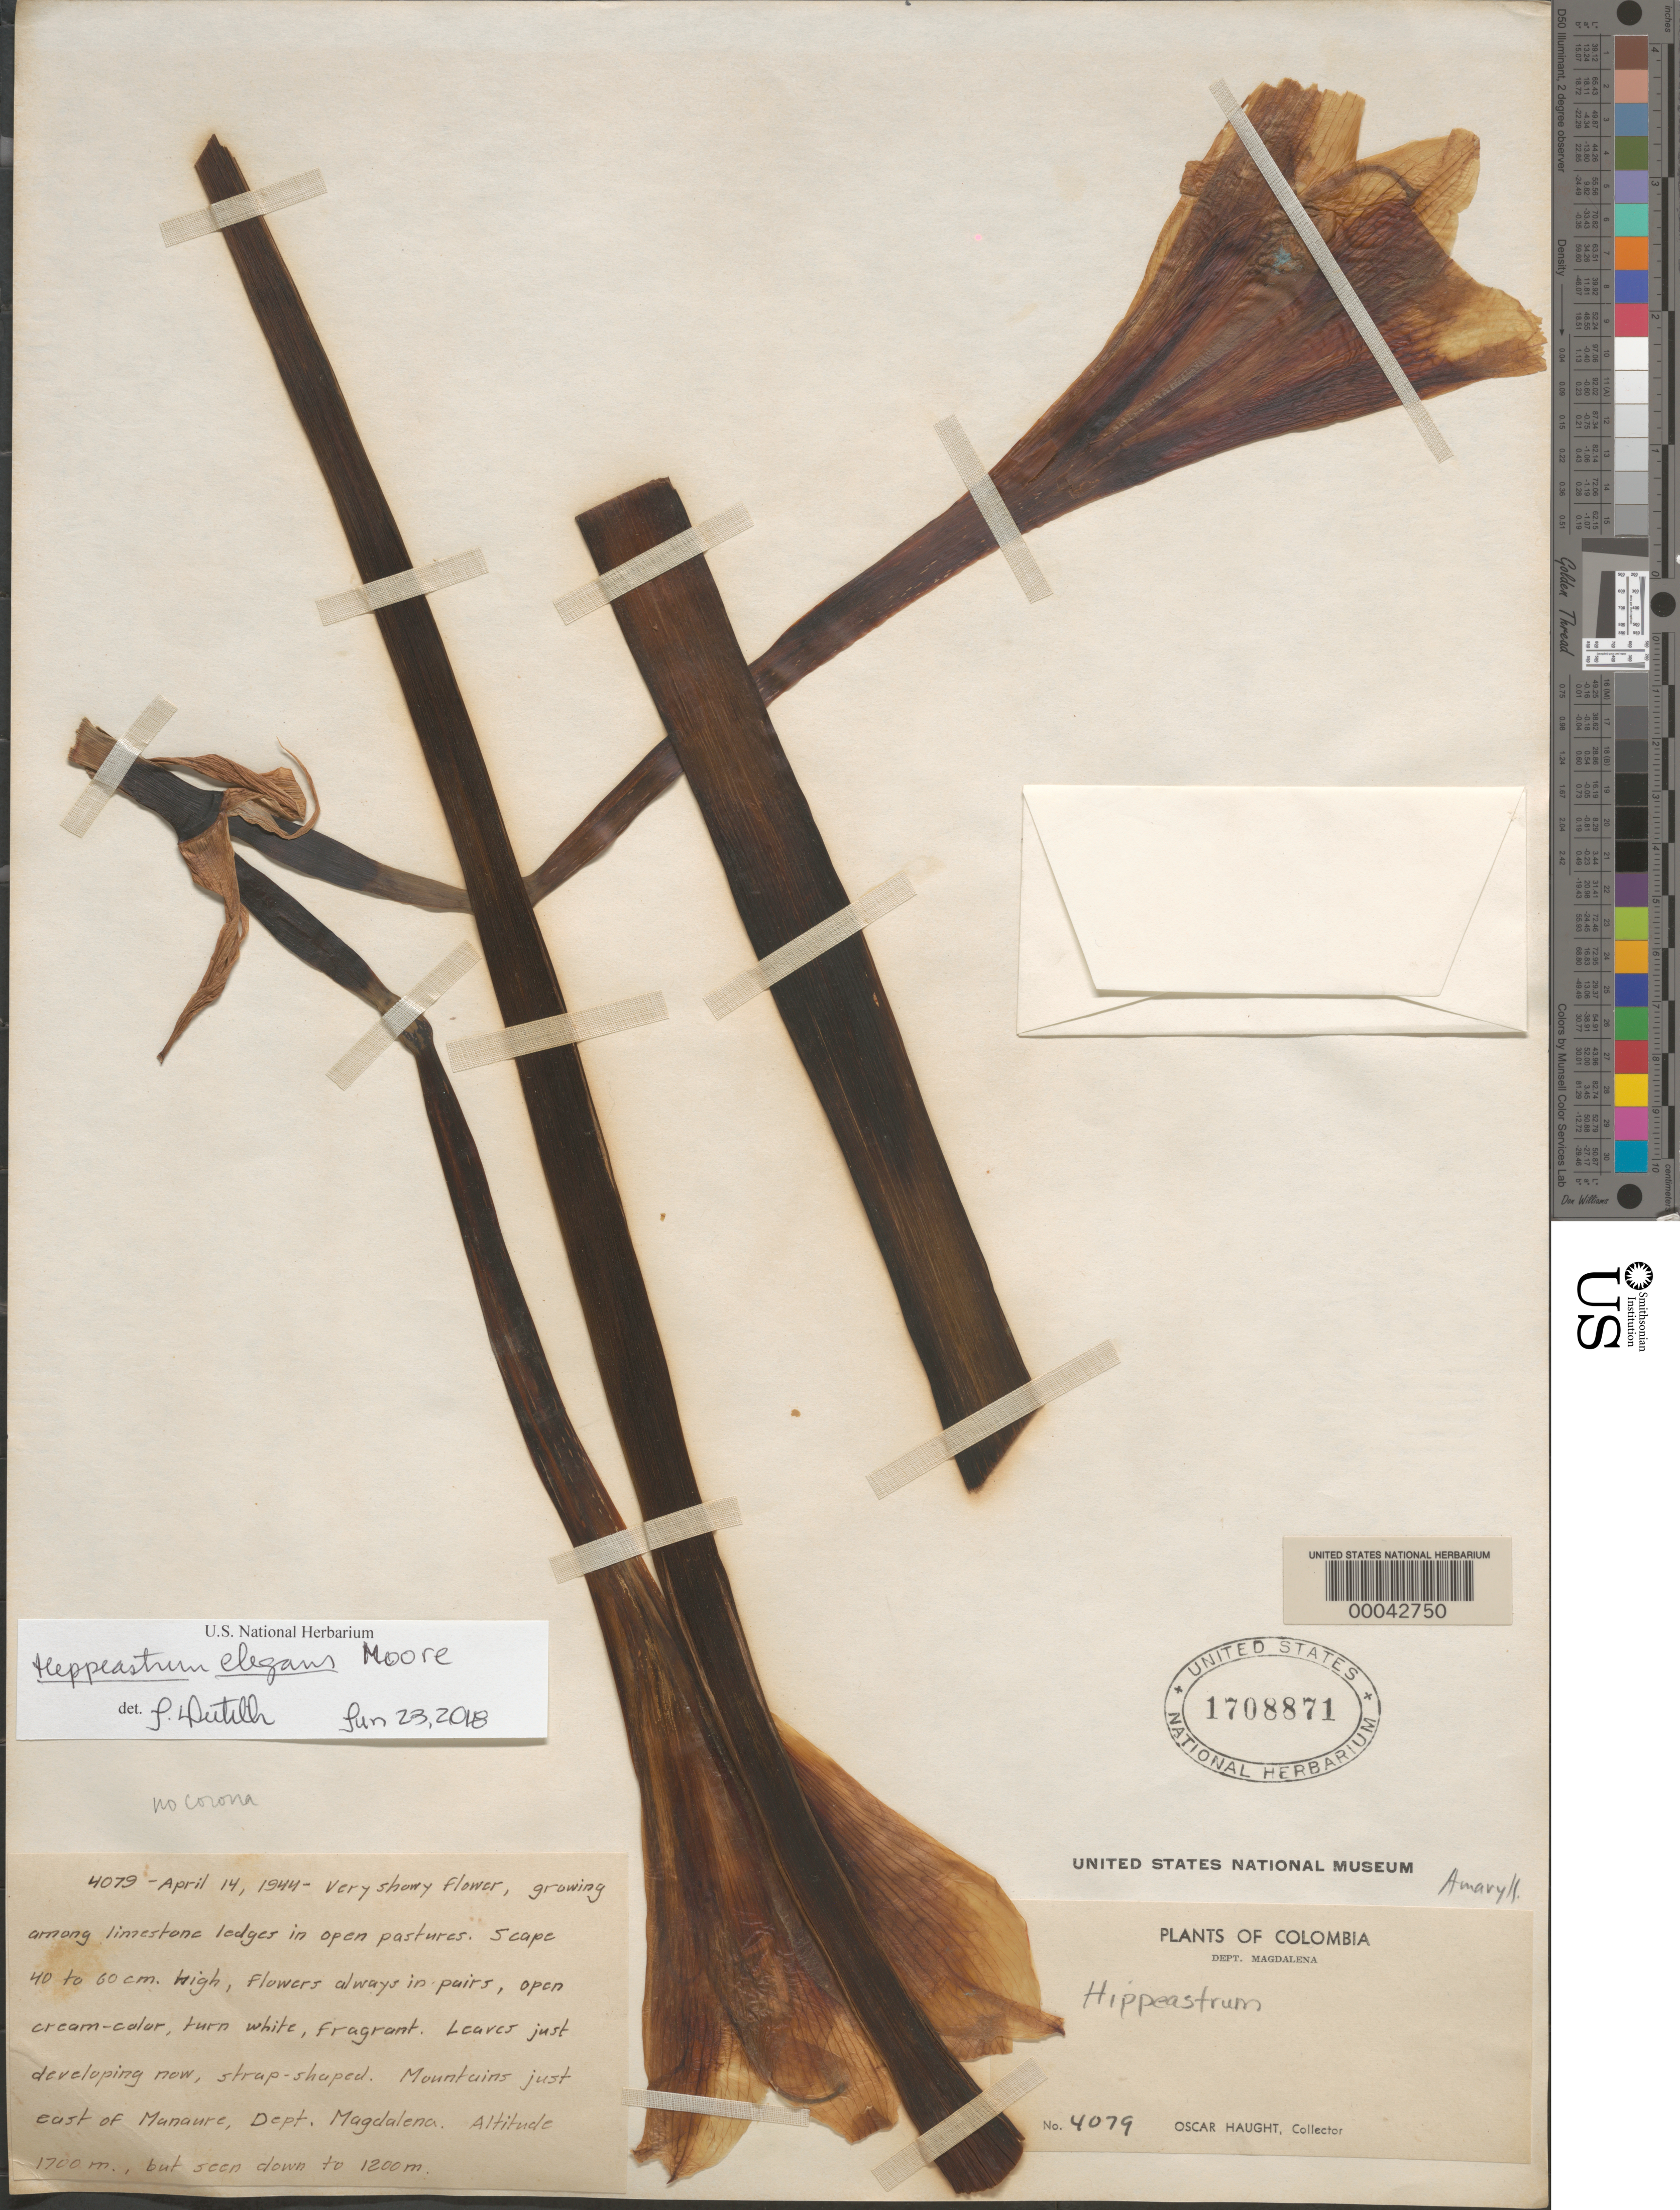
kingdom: Plantae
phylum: Tracheophyta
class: Liliopsida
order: Asparagales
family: Amaryllidaceae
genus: Hippeastrum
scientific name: Hippeastrum elegans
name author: (Spreng.) H.E. Moore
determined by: Dutilh, Julie H. A.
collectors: O. L. Haught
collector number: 4079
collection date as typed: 14 Apr 1944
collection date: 1944-04-14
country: Colombia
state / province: Magdalena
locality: Mountains just E of Manaure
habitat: Among limestone ledges in open pastures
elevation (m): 1200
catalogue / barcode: US 1708871